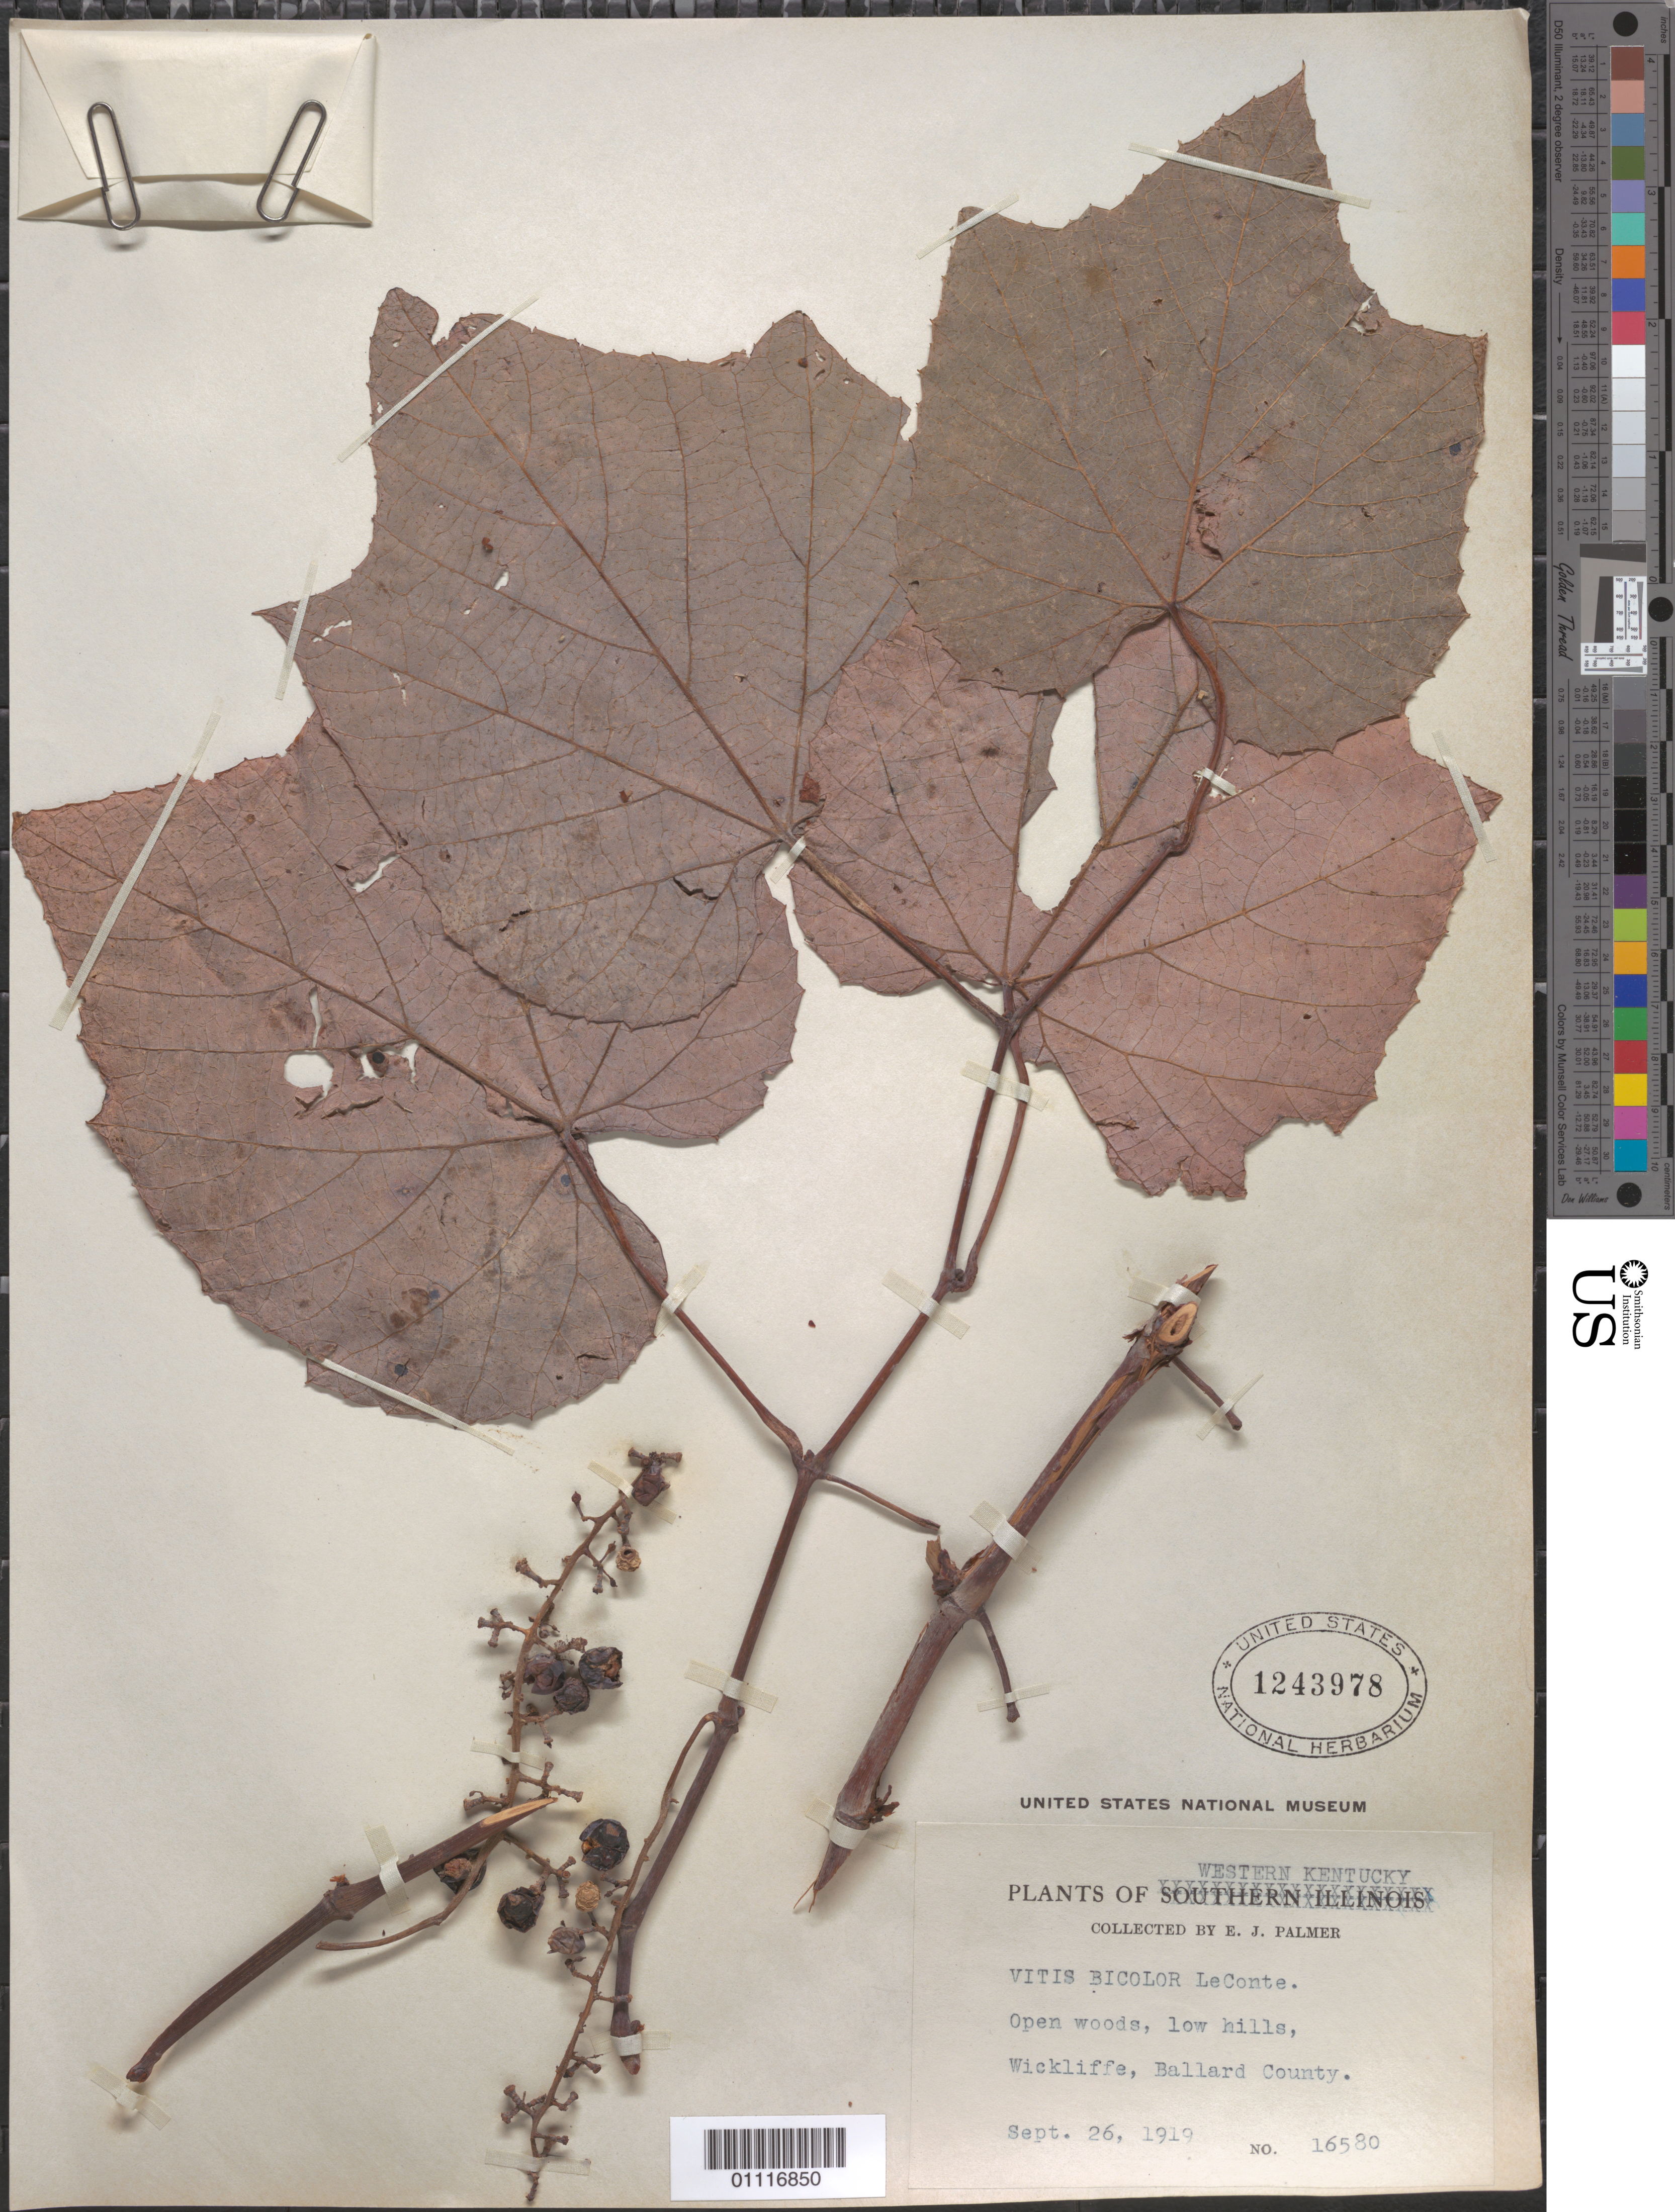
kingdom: Plantae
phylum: Tracheophyta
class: Magnoliopsida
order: Vitales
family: Vitaceae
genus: Vitis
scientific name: Vitis bicolor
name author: Leconte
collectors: E. J. Palmer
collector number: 16580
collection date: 1919-09-26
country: United States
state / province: Kentucky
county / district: Ballard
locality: Open woods, low hills, Wickliffe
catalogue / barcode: US 1243978